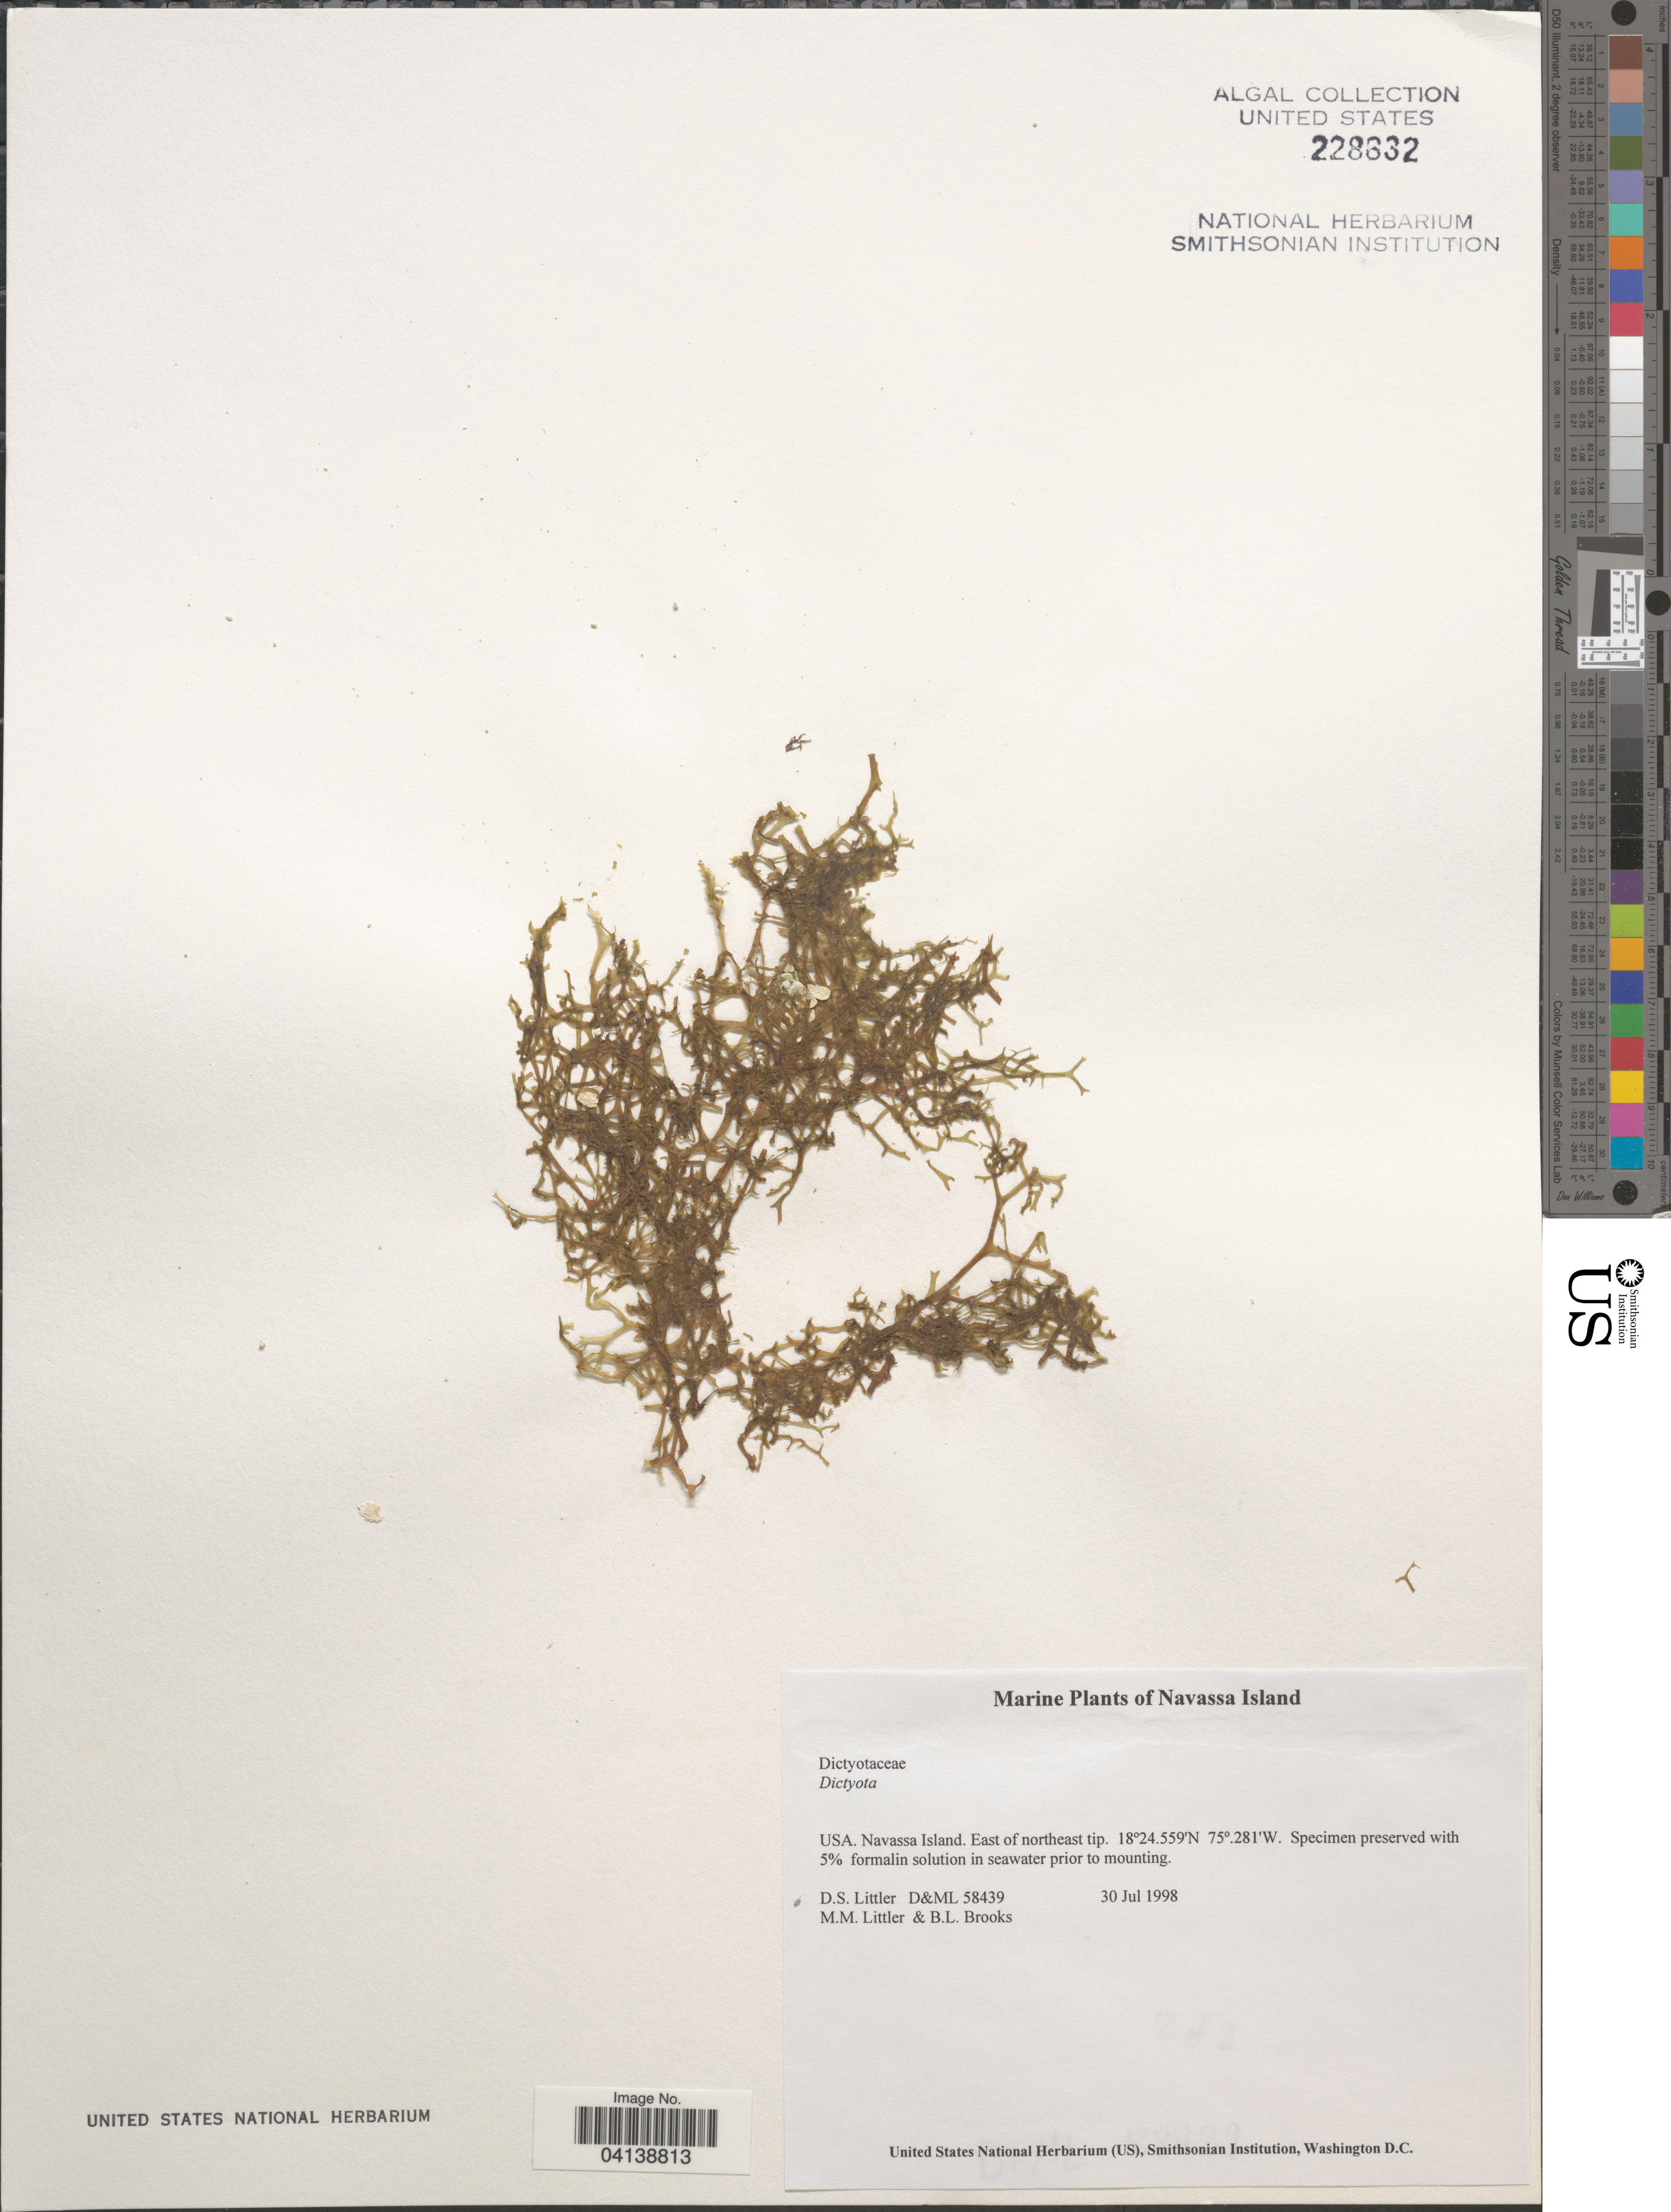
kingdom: Chromista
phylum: Ochrophyta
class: Phaeophyceae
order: Dictyotales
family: Dictyotaceae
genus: Dictyota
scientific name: Dictyota sp.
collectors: D. S. Littler & B. Brooks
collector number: D&ML58439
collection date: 1998-07-30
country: Navassa Island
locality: Navassa Island. East of northeast tip.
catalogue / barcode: US 228632